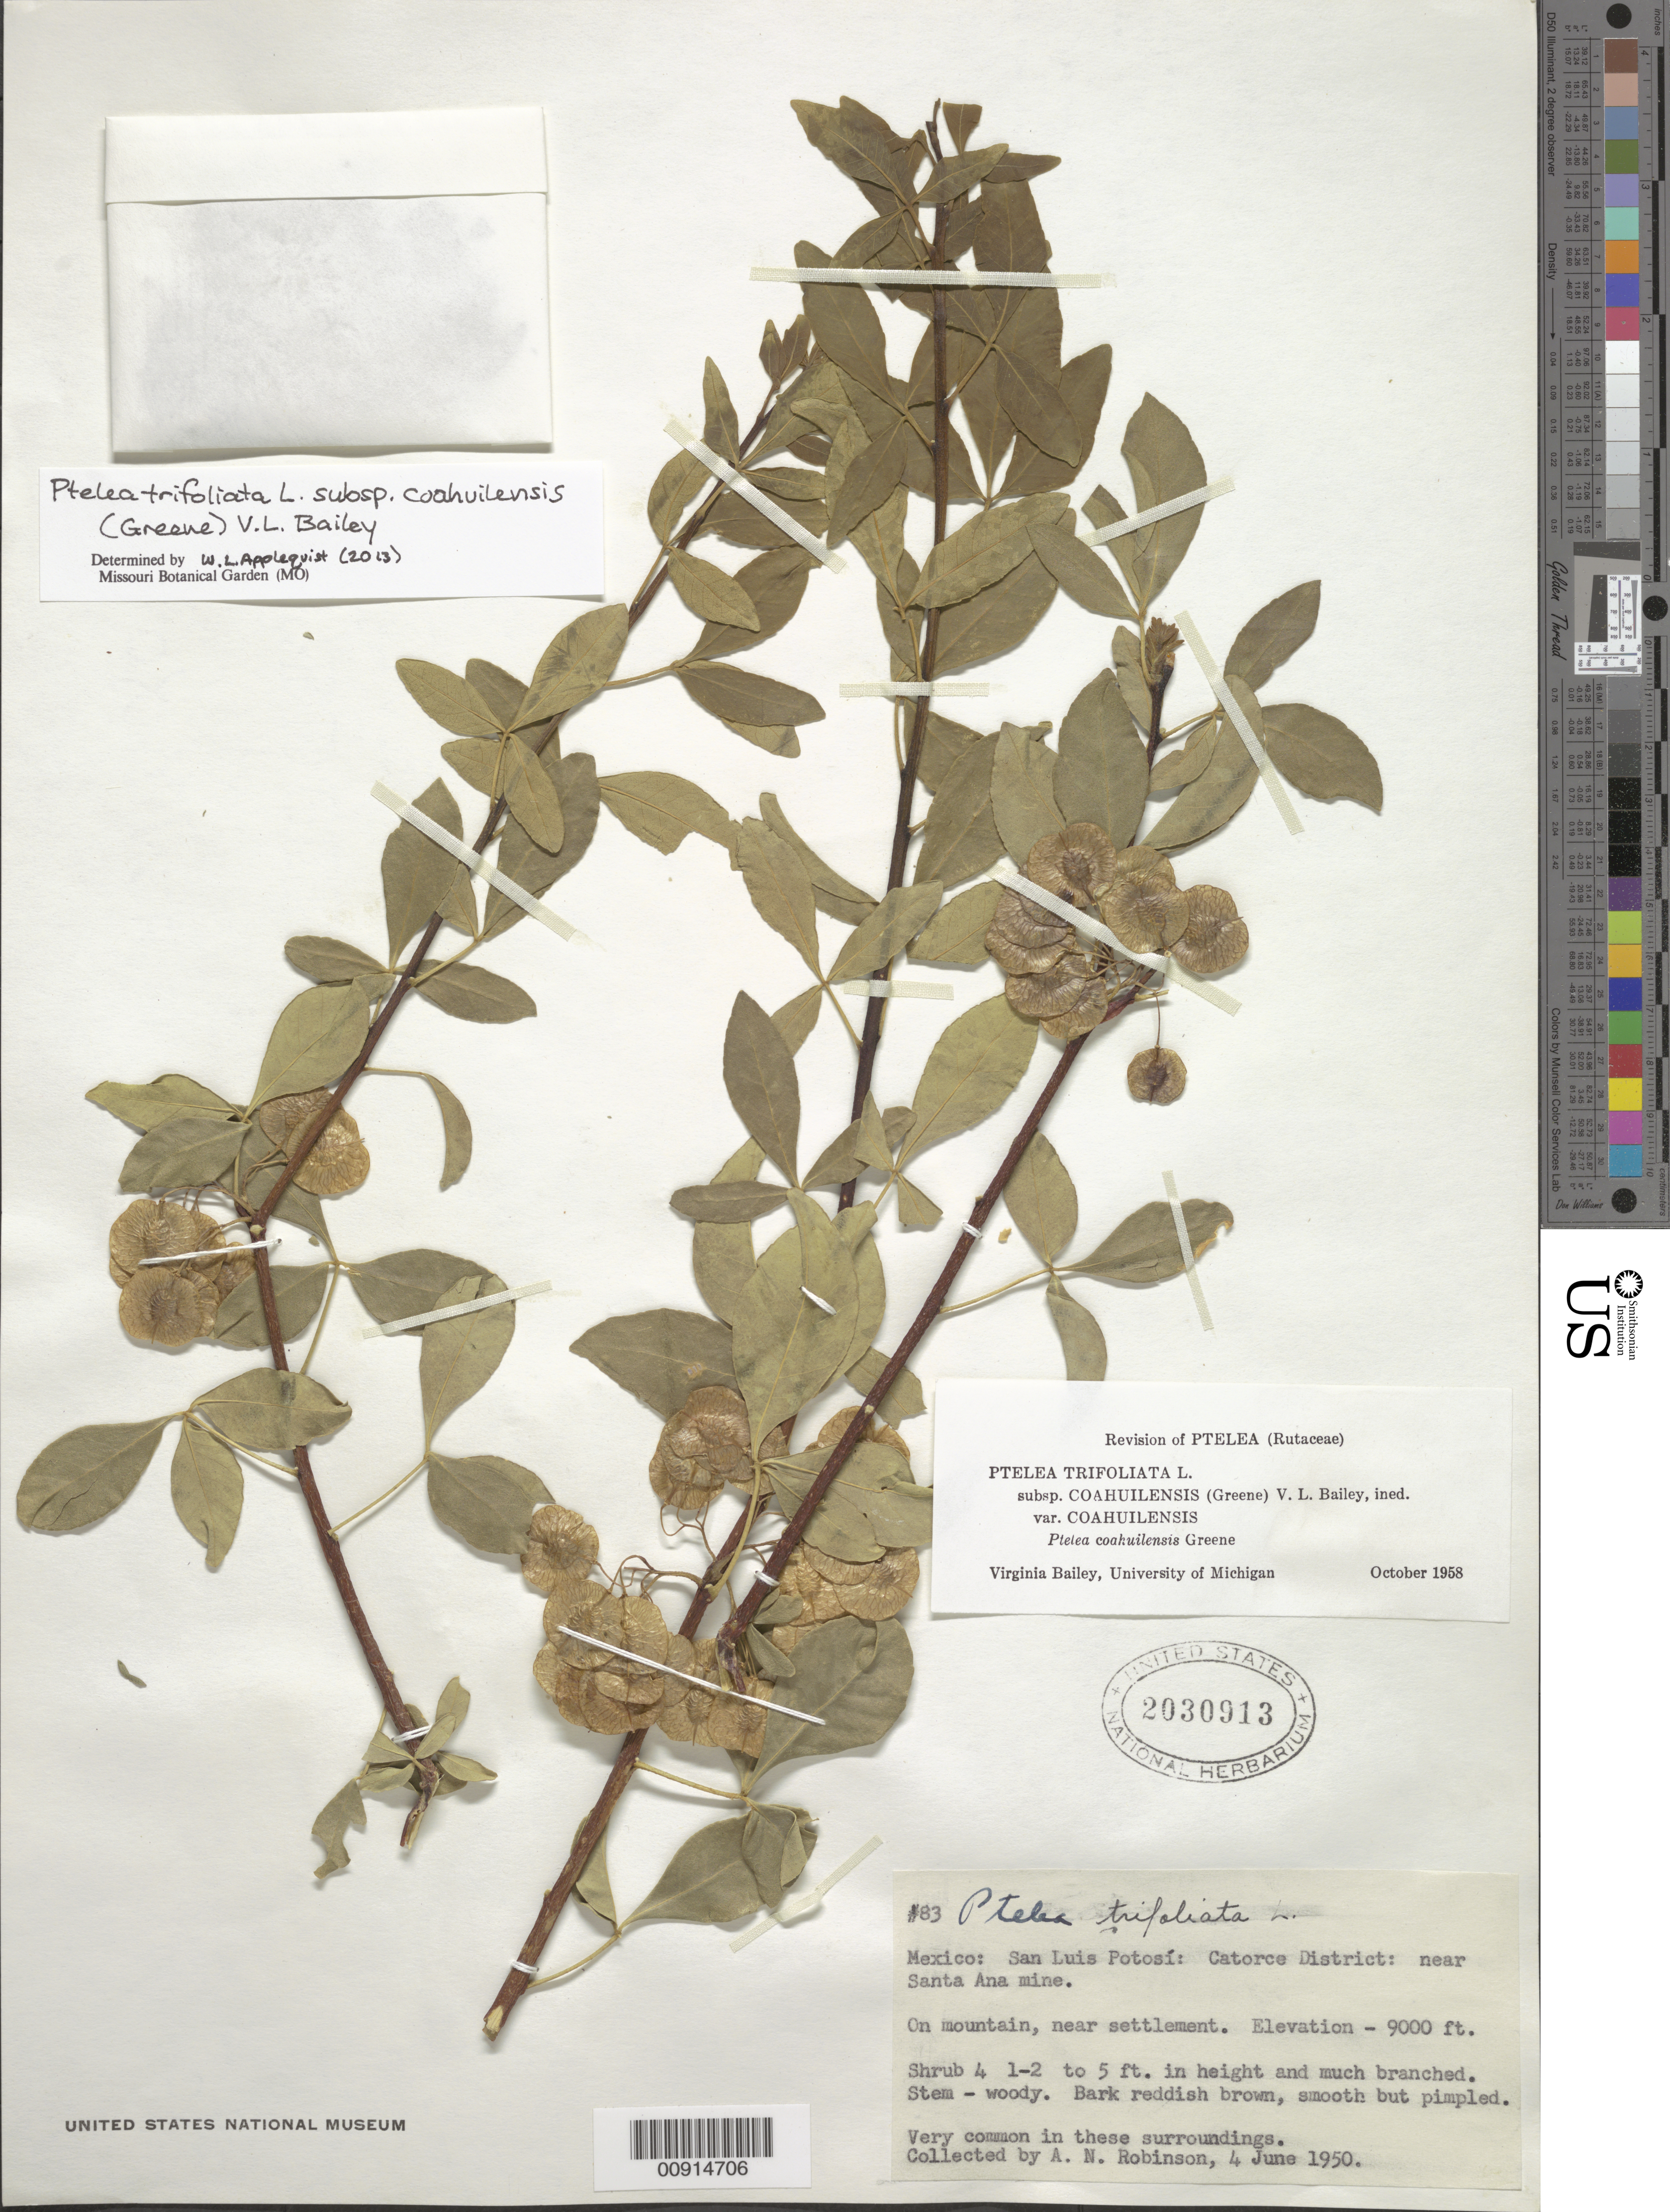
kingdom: Plantae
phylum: Tracheophyta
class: Magnoliopsida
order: Sapindales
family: Rutaceae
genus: Ptelea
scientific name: Ptelea trifoliata subsp. coahuilensis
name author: (Greene) V. L. Bailey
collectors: A. N. Robinson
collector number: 83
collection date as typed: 04 Jun 1950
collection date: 1950-06-04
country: Mexico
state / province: San Luis Potosí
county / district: Catorce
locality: San Luis Potosí: Catorce District: near Santa Ana mine.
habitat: On mountain, near settlement.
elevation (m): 2743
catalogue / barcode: US 2030913